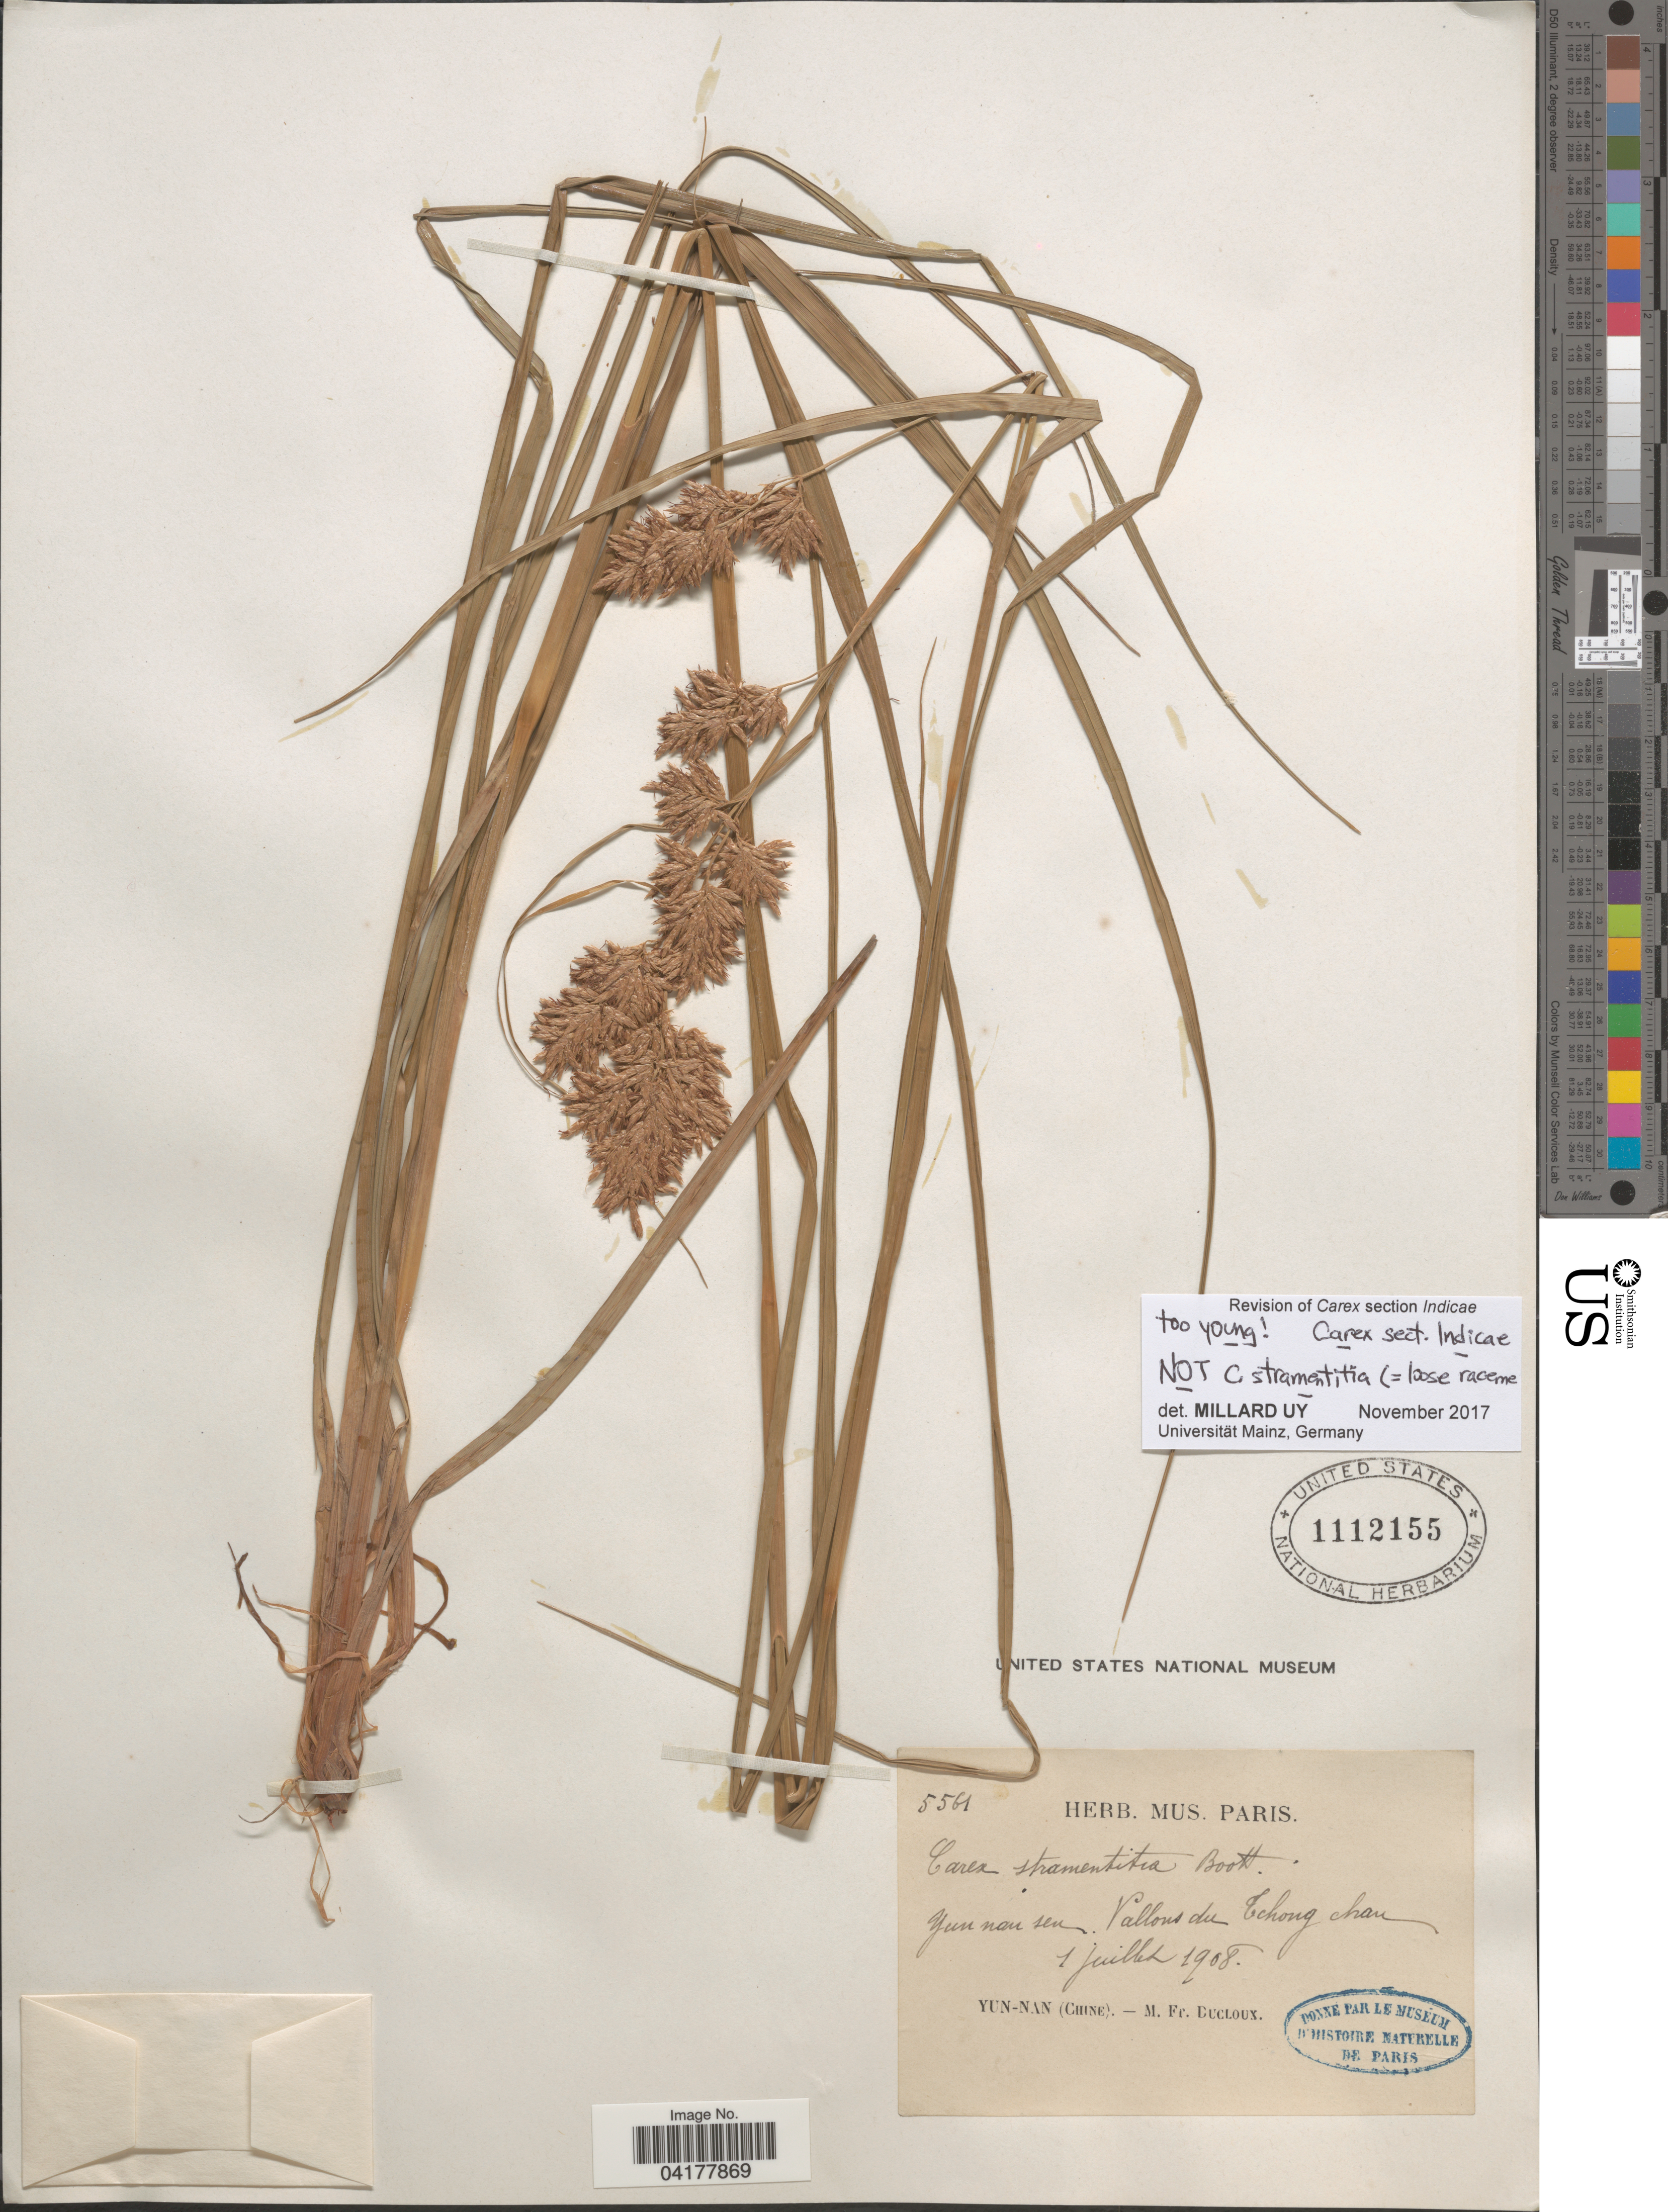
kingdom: Plantae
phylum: Tracheophyta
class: Liliopsida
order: Poales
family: Cyperaceae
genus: Carex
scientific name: Carex sp.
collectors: M. Ducloux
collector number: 5561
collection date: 1908-07-01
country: China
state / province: Yunnan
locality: Yun nan sen. Vallous du Tchong chan.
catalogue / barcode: US 1112155